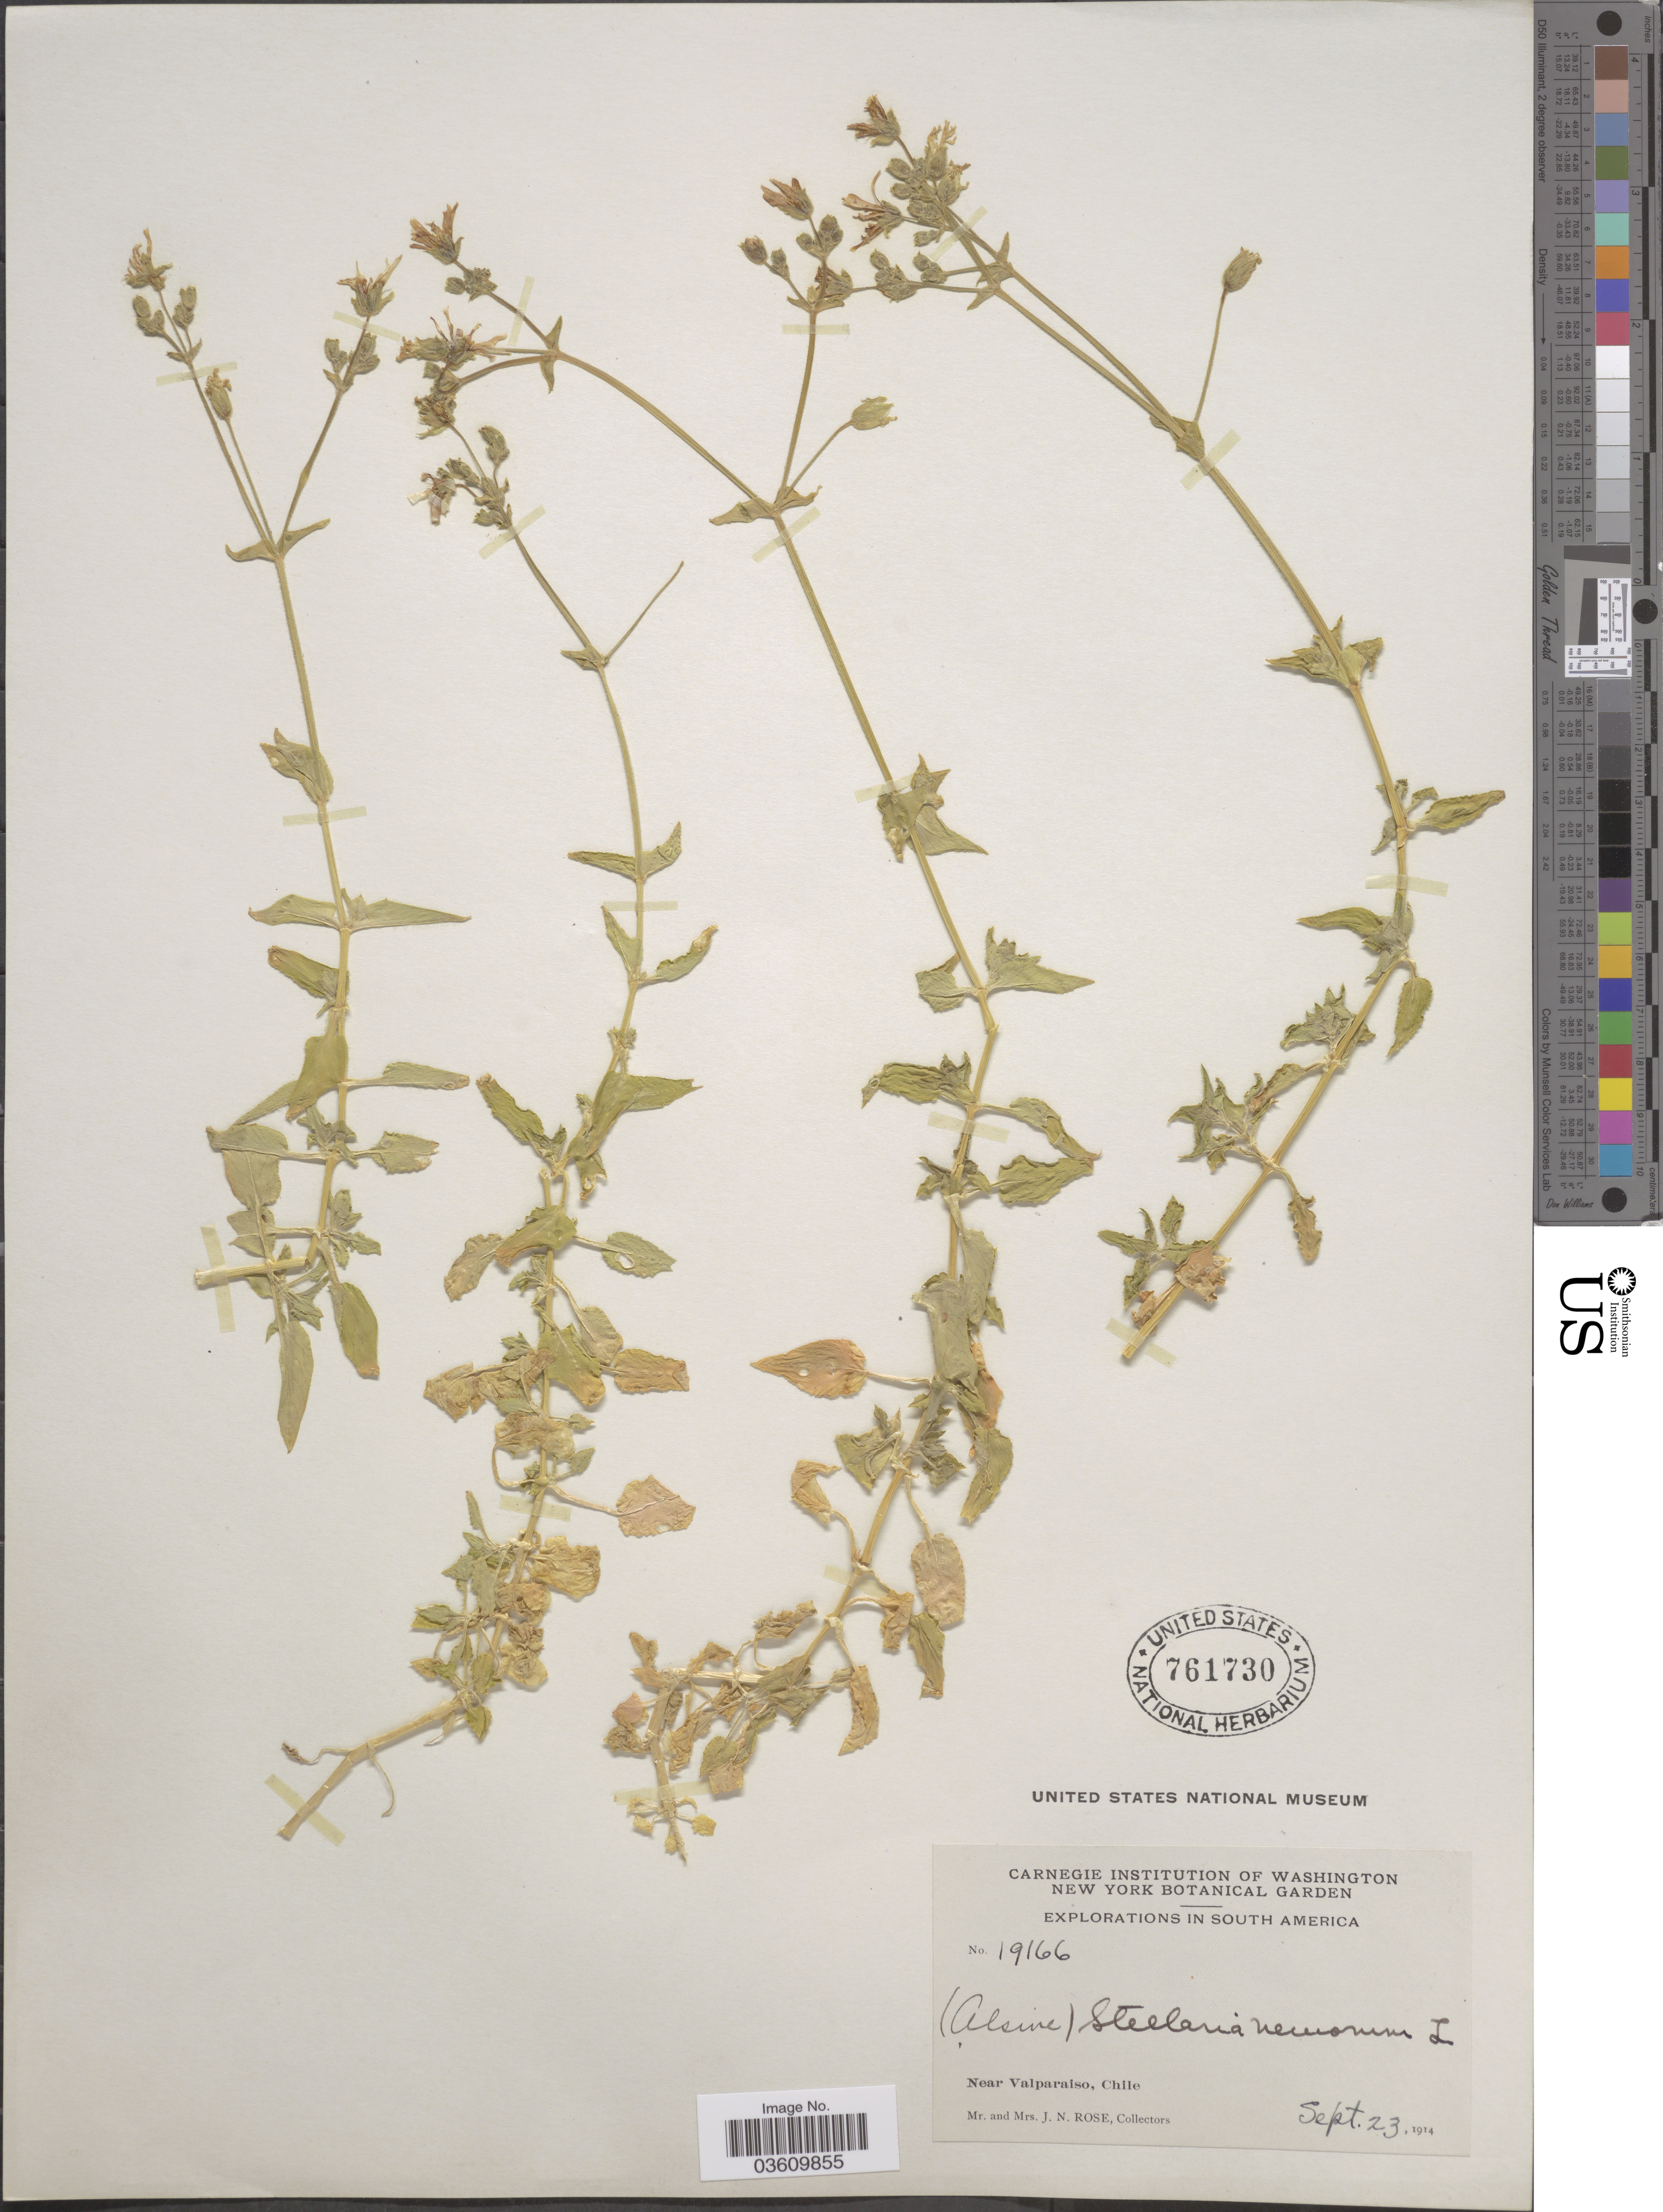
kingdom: Plantae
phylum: Tracheophyta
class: Magnoliopsida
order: Caryophyllales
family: Caryophyllaceae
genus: Stellaria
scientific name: Stellaria nemorum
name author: L.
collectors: J. N. Rose & L. B. Rose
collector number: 19166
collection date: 1914-09-23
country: Chile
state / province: Valparaíso (V)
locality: Near Valparaiso.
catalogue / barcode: US 761730